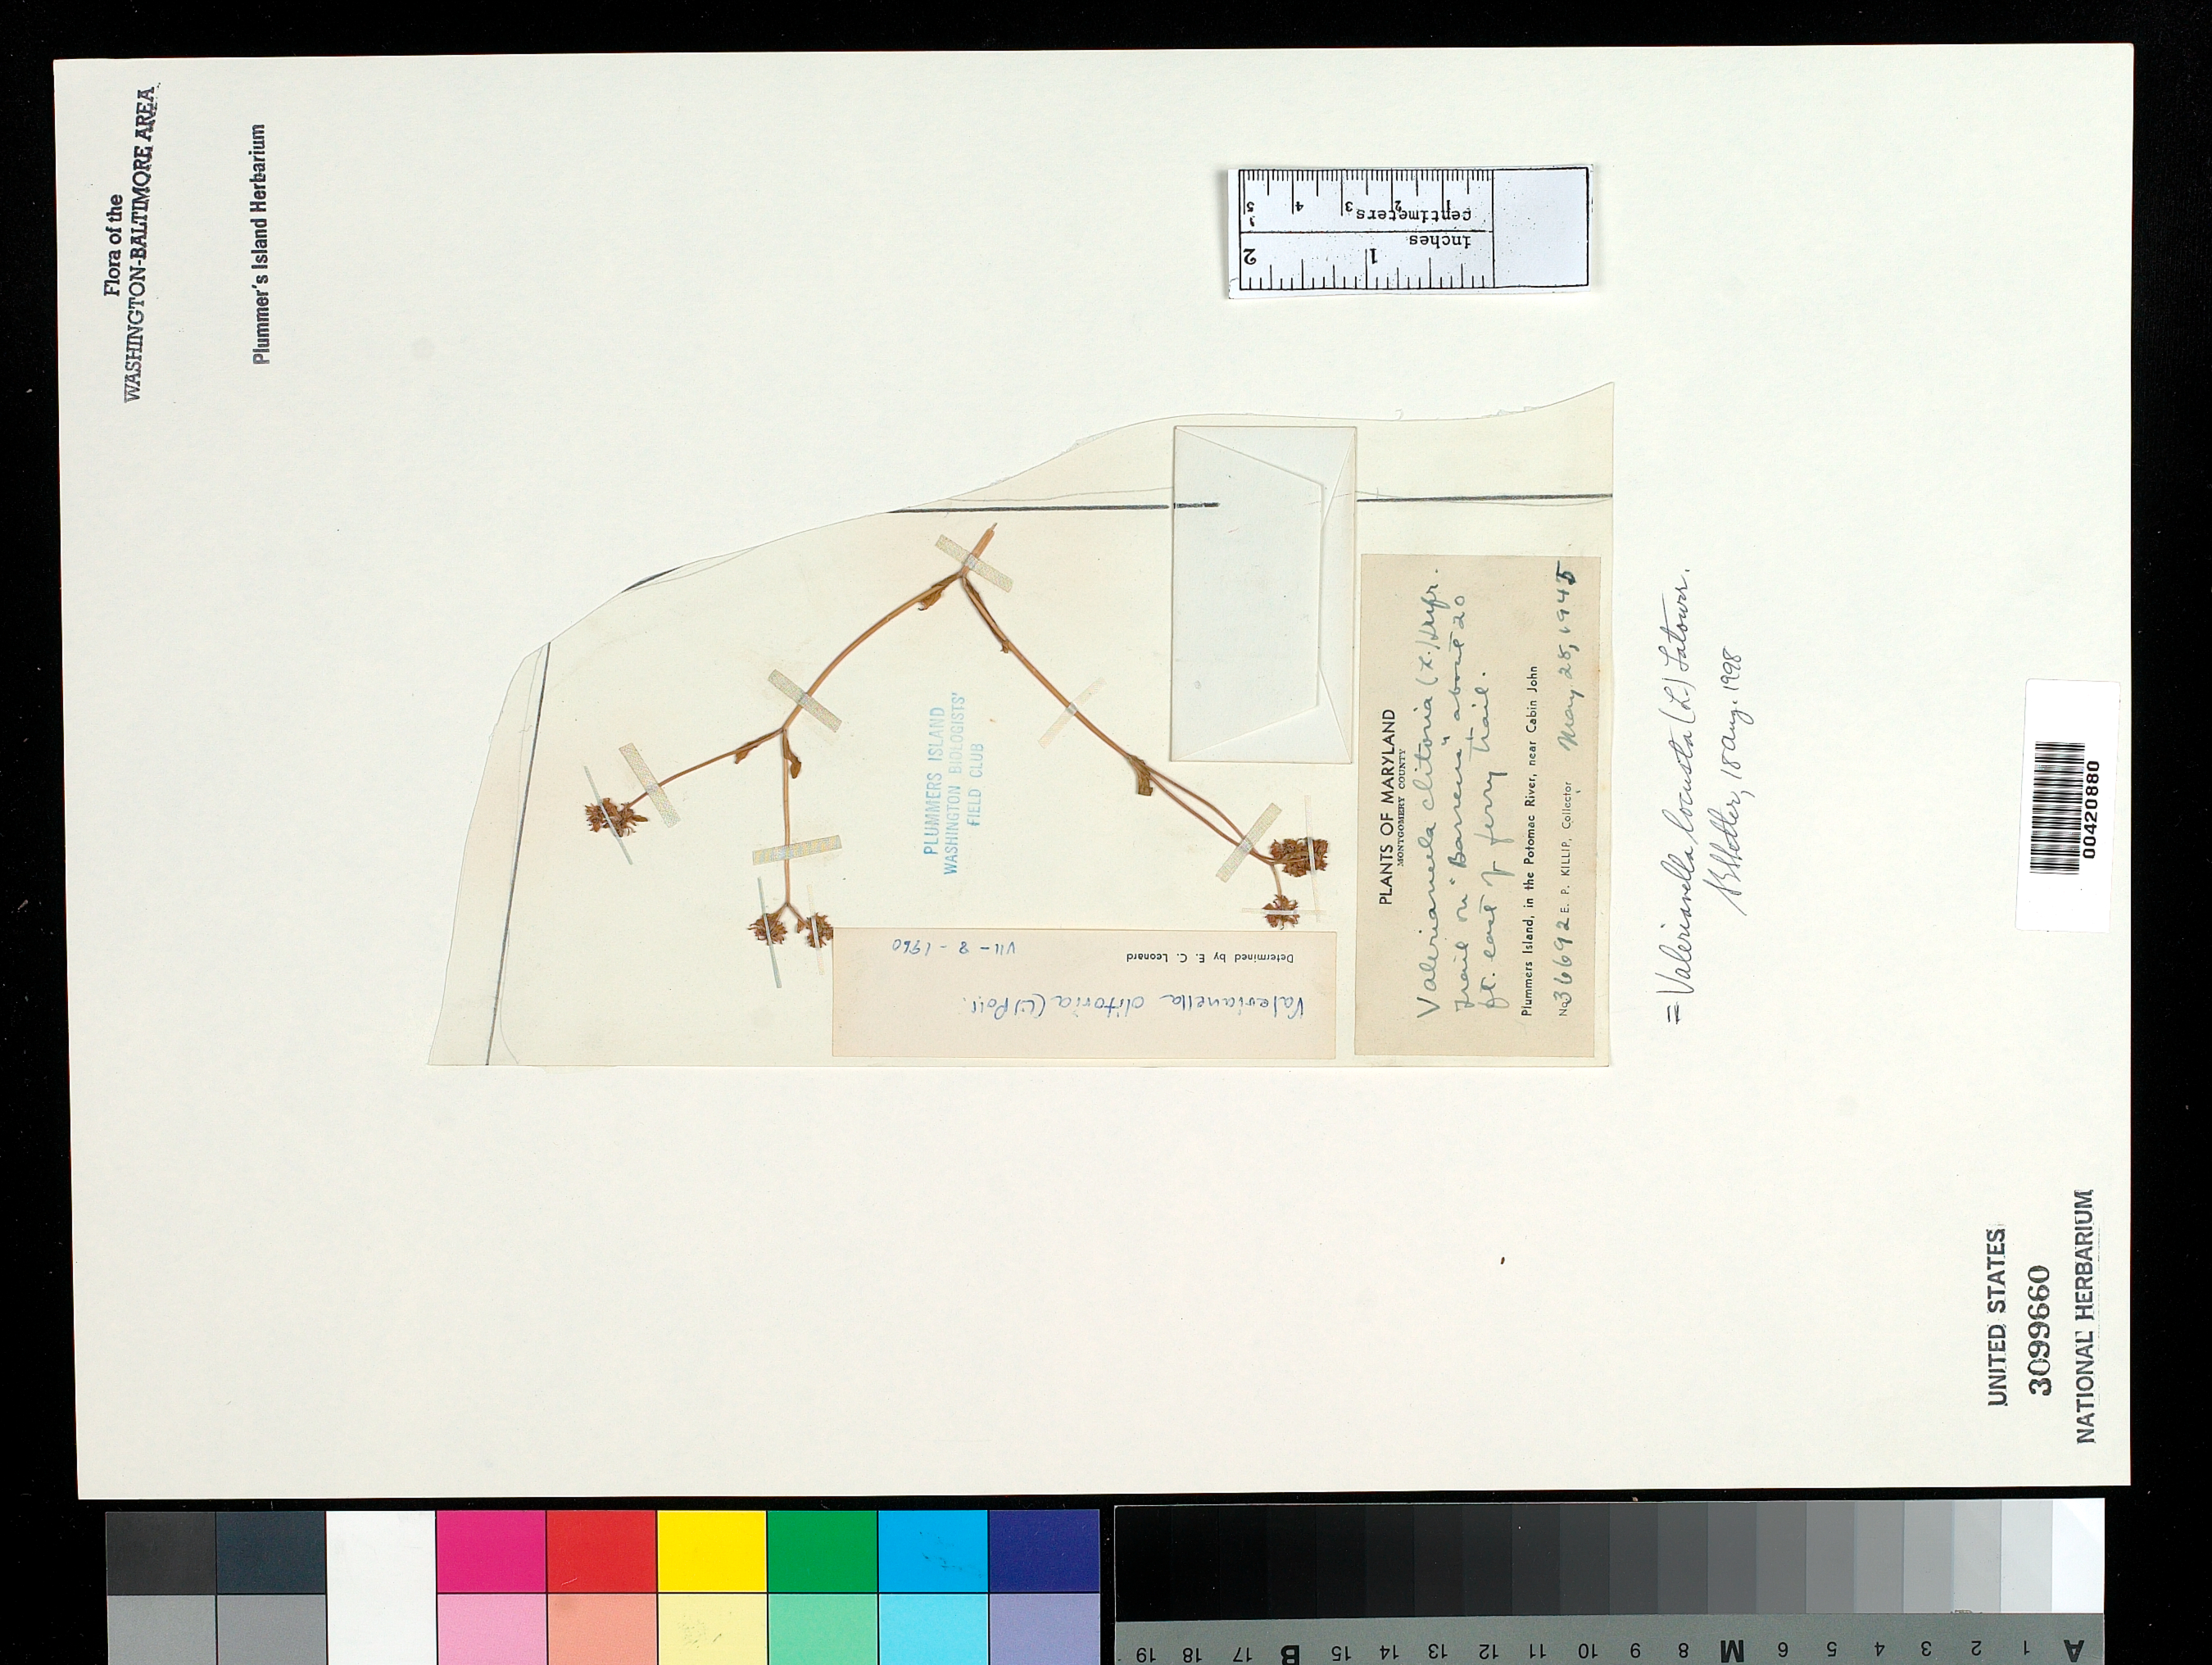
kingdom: Plantae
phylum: Tracheophyta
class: Magnoliopsida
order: Dipsacales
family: Caprifoliaceae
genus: Valerianella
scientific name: Valerianella locusta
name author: (L.) Latourr.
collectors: E. P. Killip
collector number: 36692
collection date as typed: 25 May 1945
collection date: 1945-05-25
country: United States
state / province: Maryland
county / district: Montgomery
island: Plummers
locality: Plummer's Island; trail on "barrens" about 20 ft. east of Ferry trail C. & O. Canal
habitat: Barrens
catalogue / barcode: US 3099660